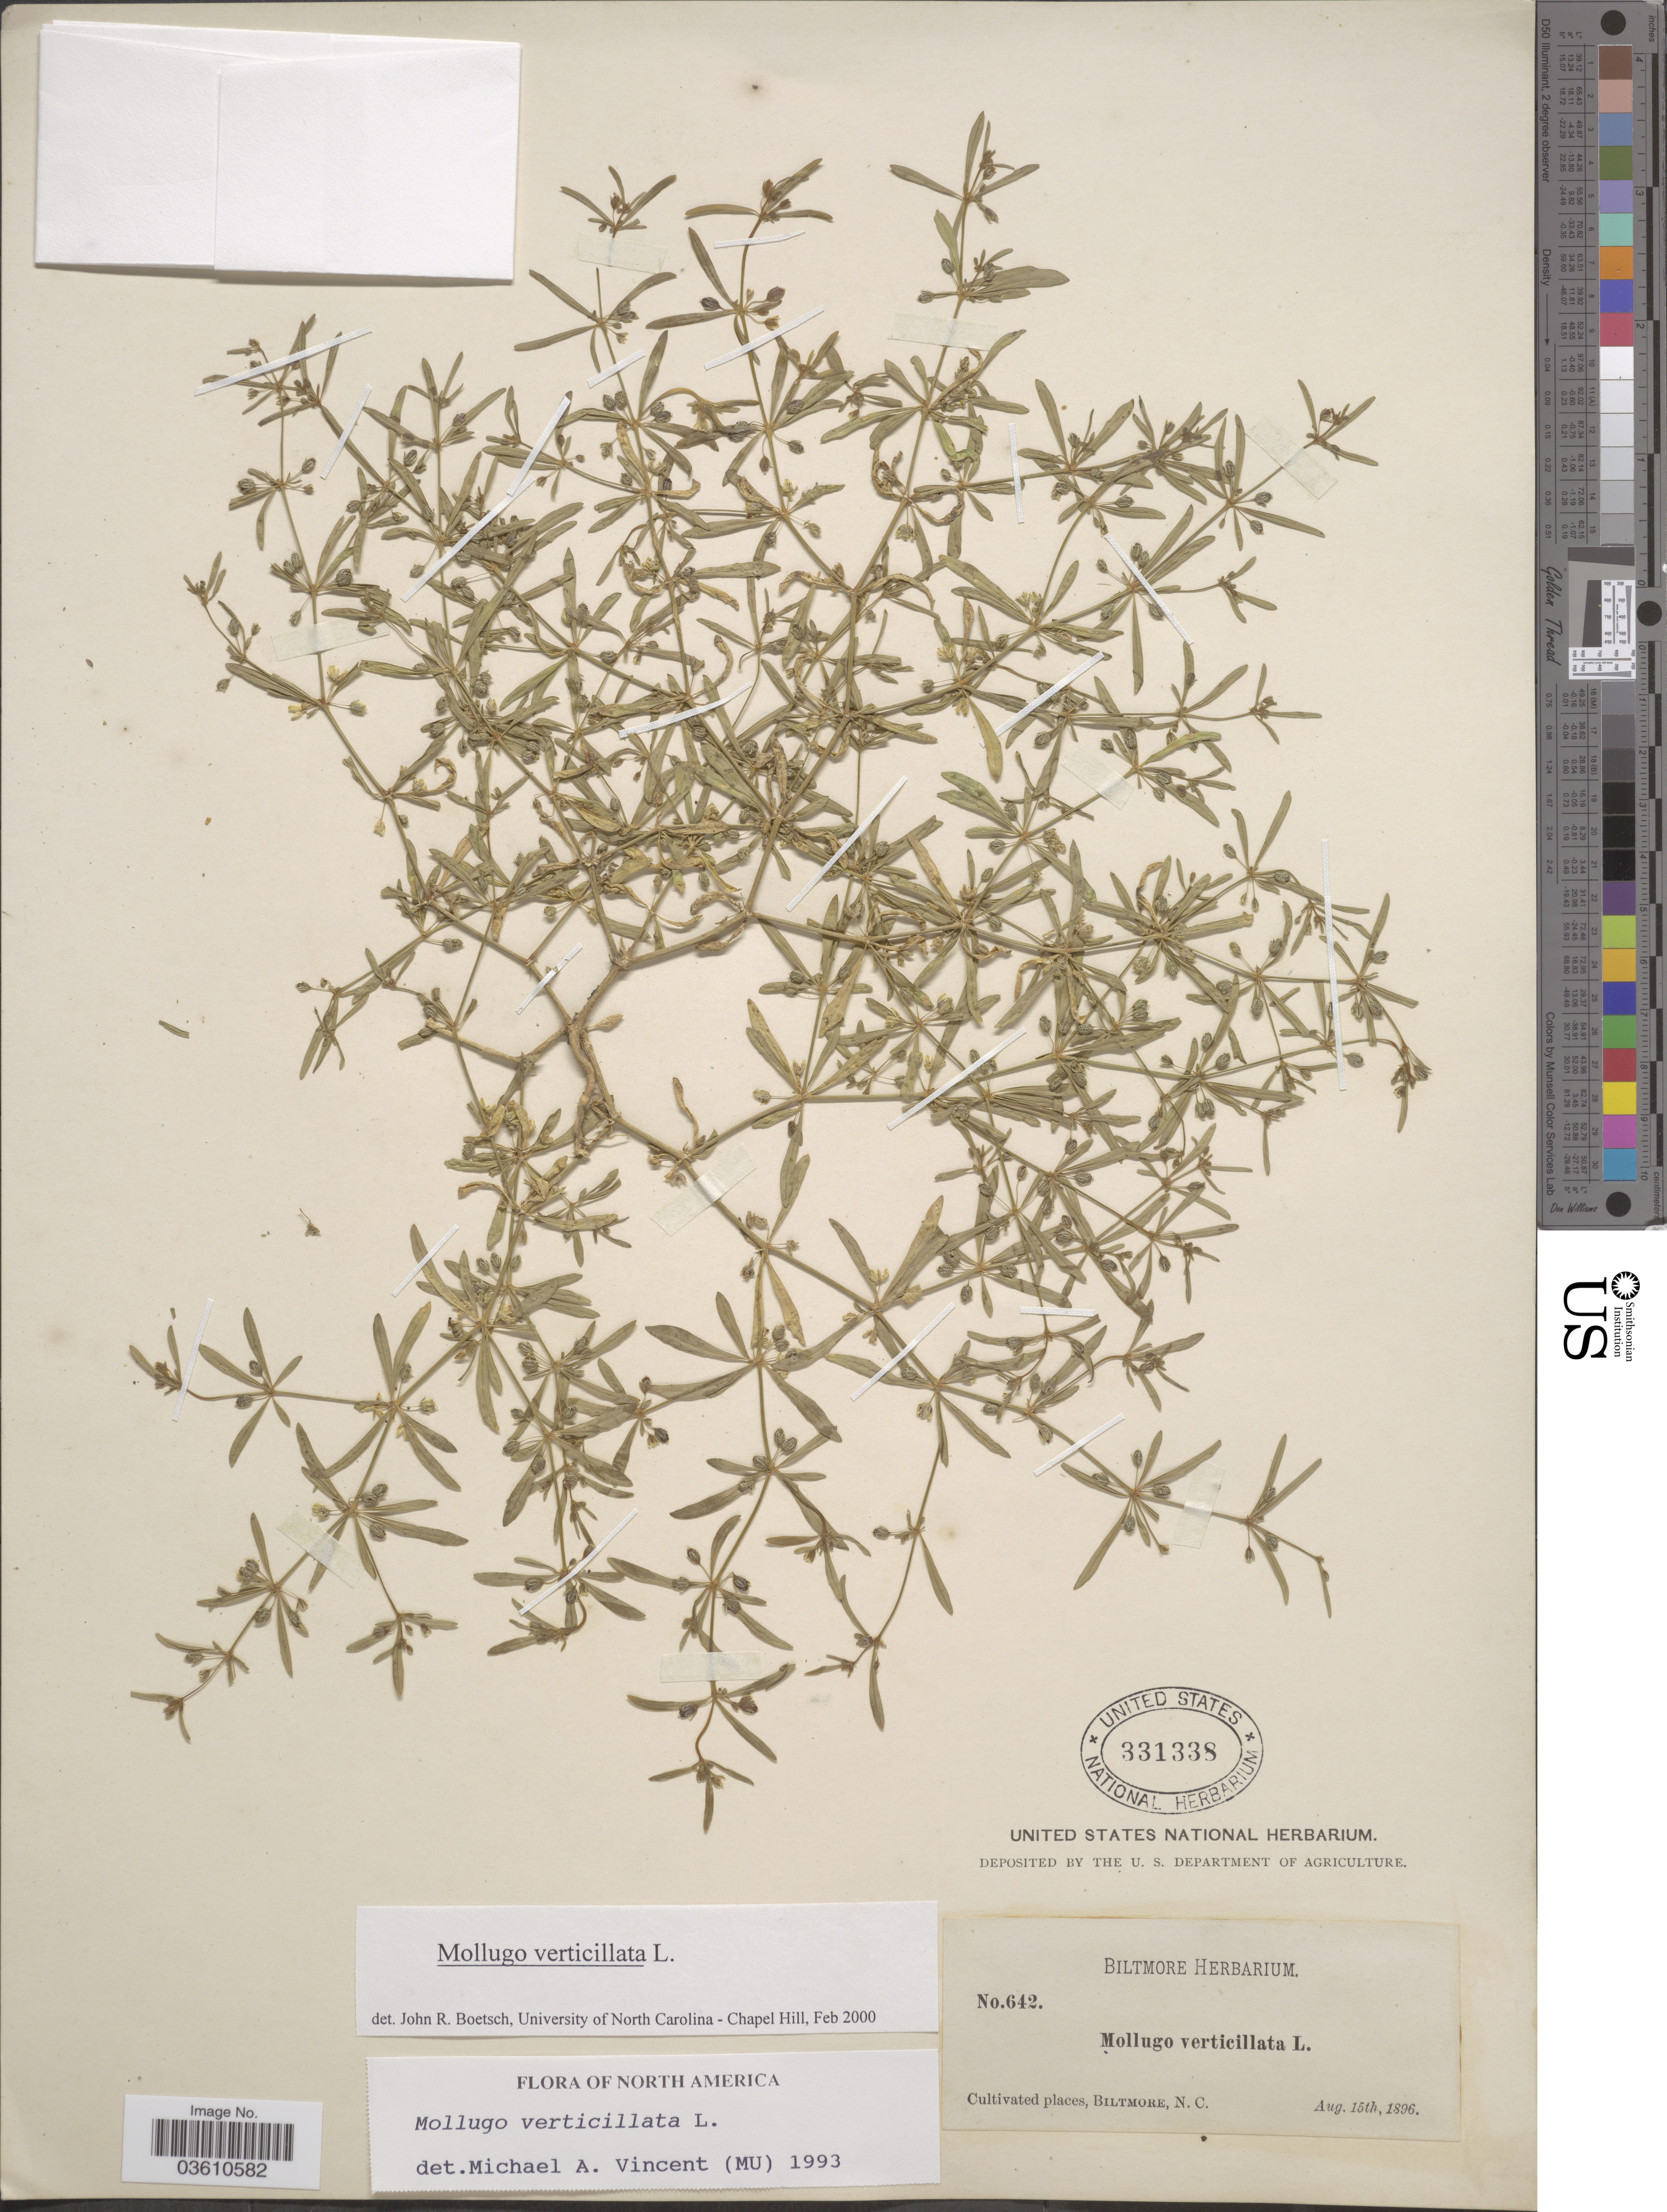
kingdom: Plantae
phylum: Tracheophyta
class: Magnoliopsida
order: Caryophyllales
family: Molluginaceae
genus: Mollugo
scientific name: Mollugo verticillata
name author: L.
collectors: ex herb. Biltmore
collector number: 642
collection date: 1896-08-15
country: United States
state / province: North Carolina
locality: Biltmore.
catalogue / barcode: US 331338